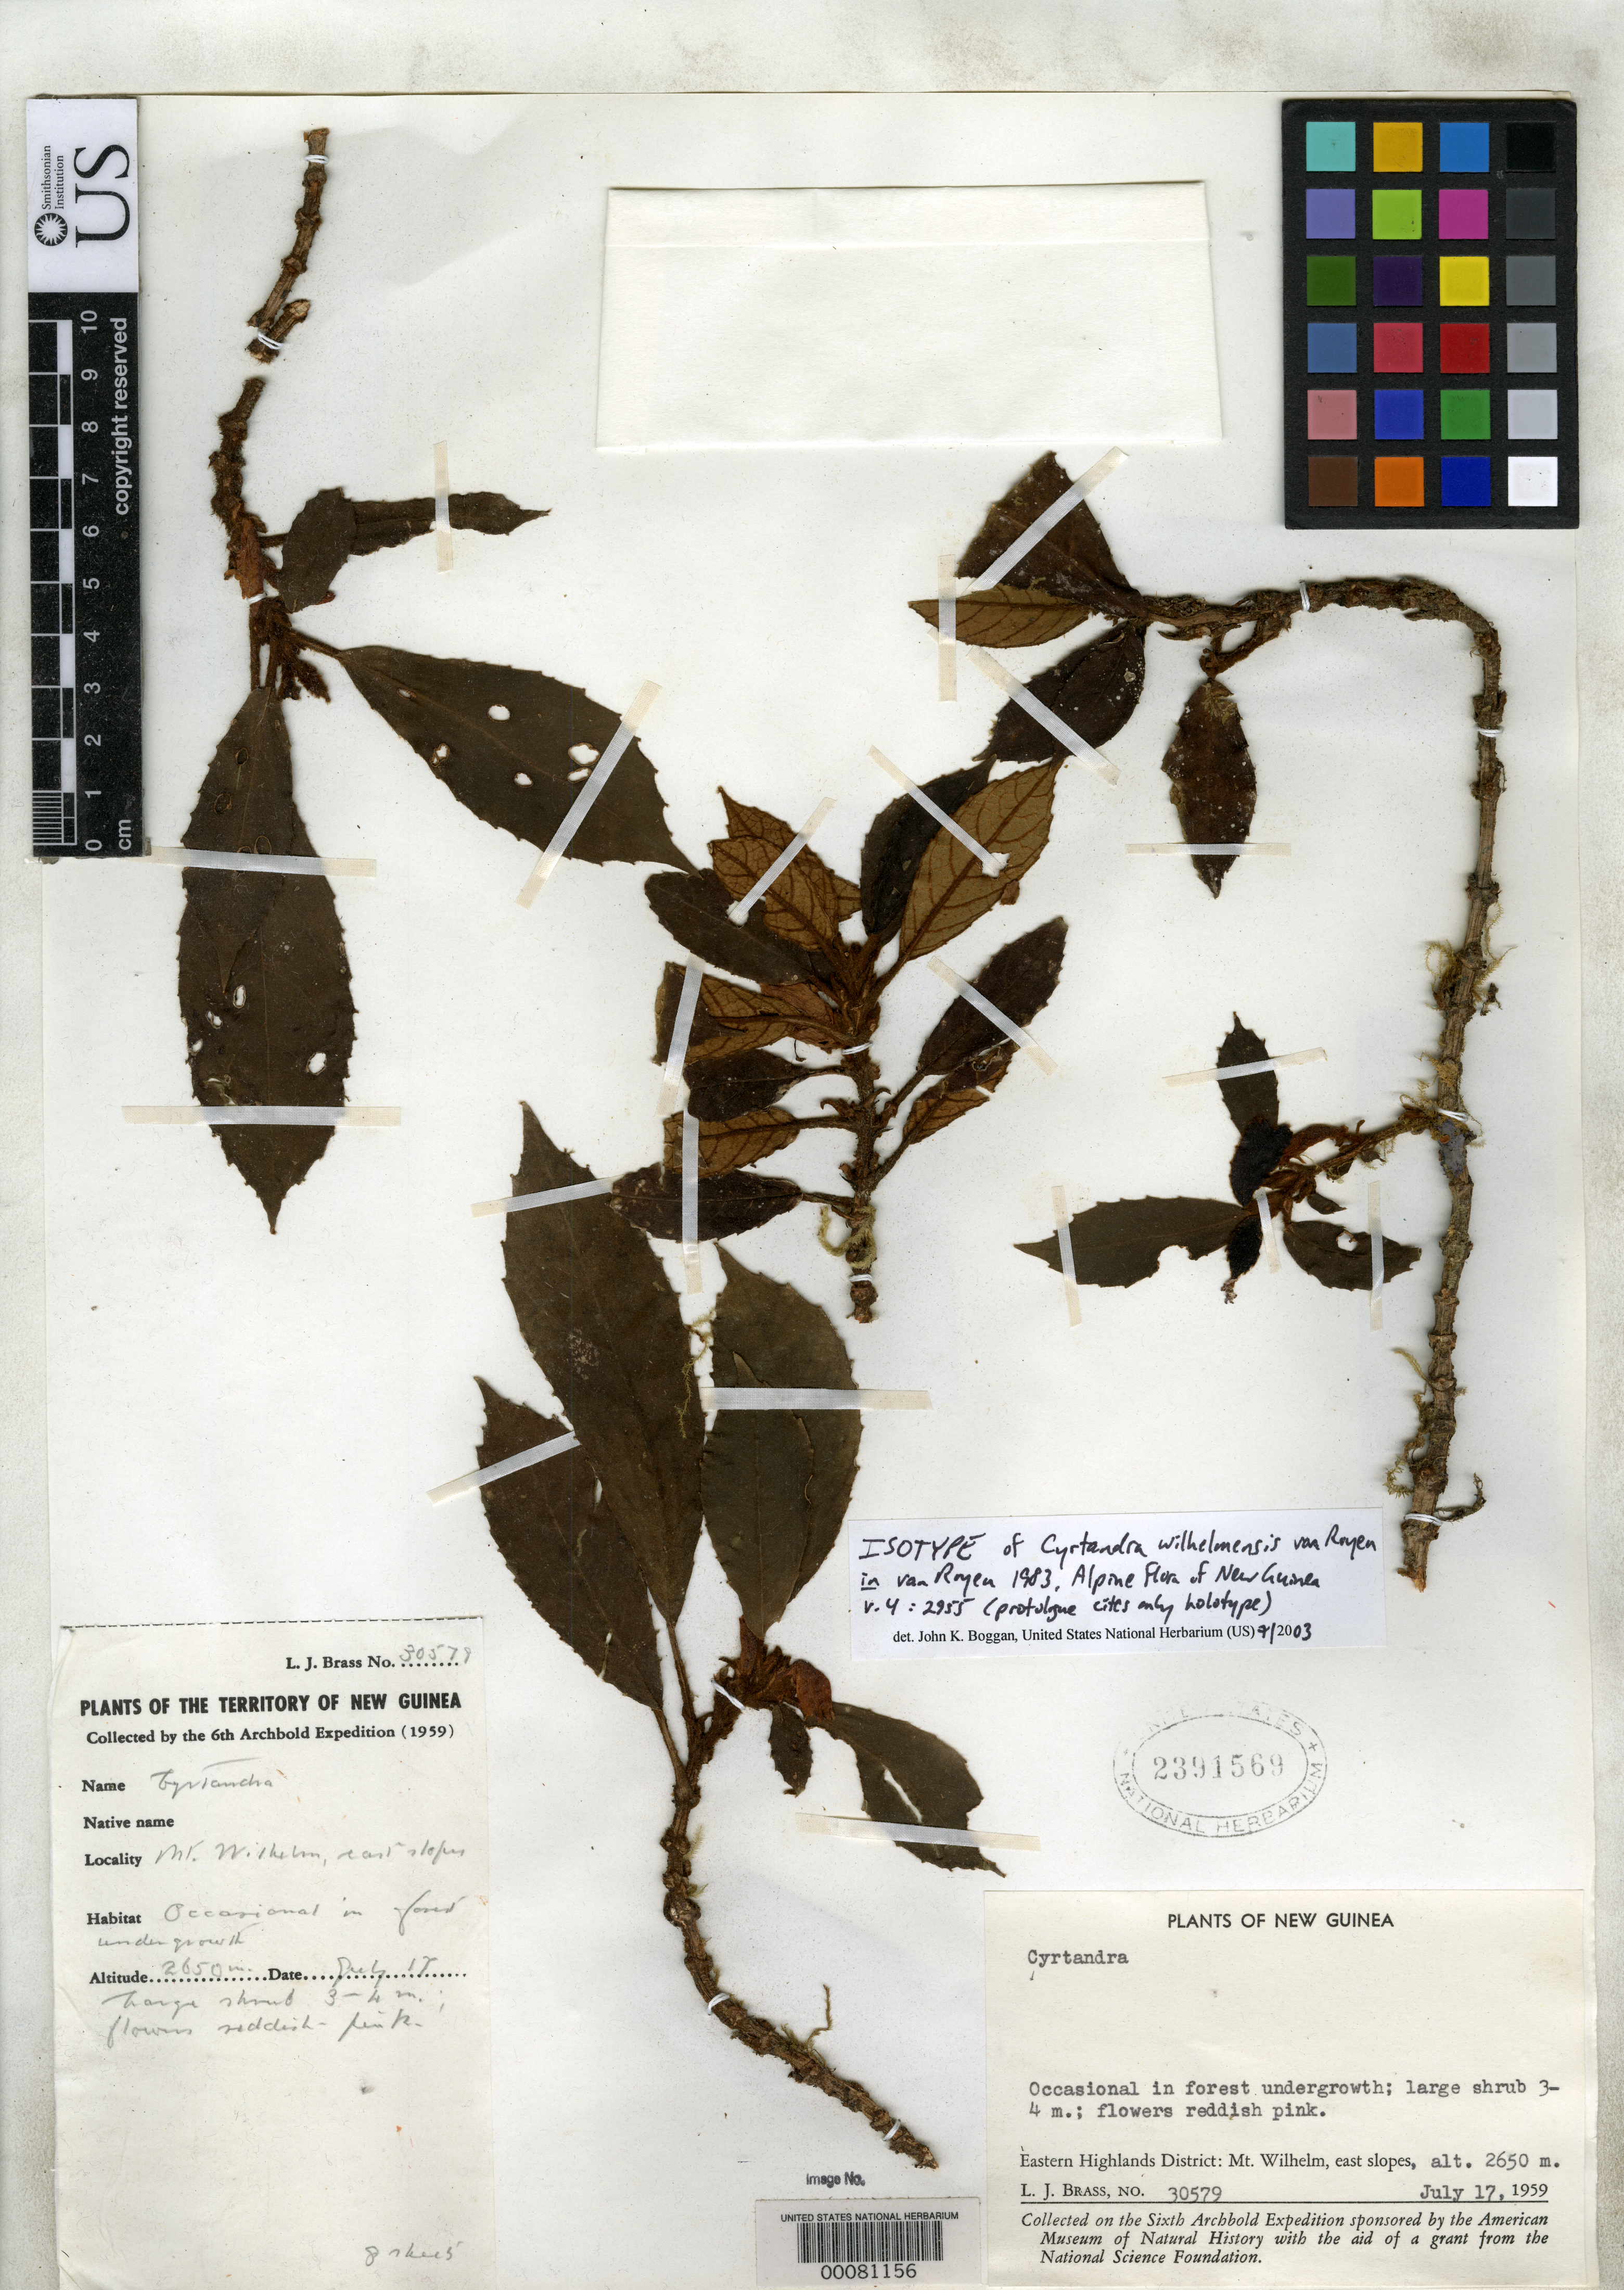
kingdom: Plantae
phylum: Tracheophyta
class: Magnoliopsida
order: Lamiales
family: Gesneriaceae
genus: Cyrtandra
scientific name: Cyrtandra wilhelmensis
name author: P. Royen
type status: Isotype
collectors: L. J. Brass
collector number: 30579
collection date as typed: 17 Jul 1959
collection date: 1959-07-17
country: Papua New Guinea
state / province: Eastern Highlands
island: New Guinea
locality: Mt. Wilhelm, east slopes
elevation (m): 2650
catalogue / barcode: US 2391569